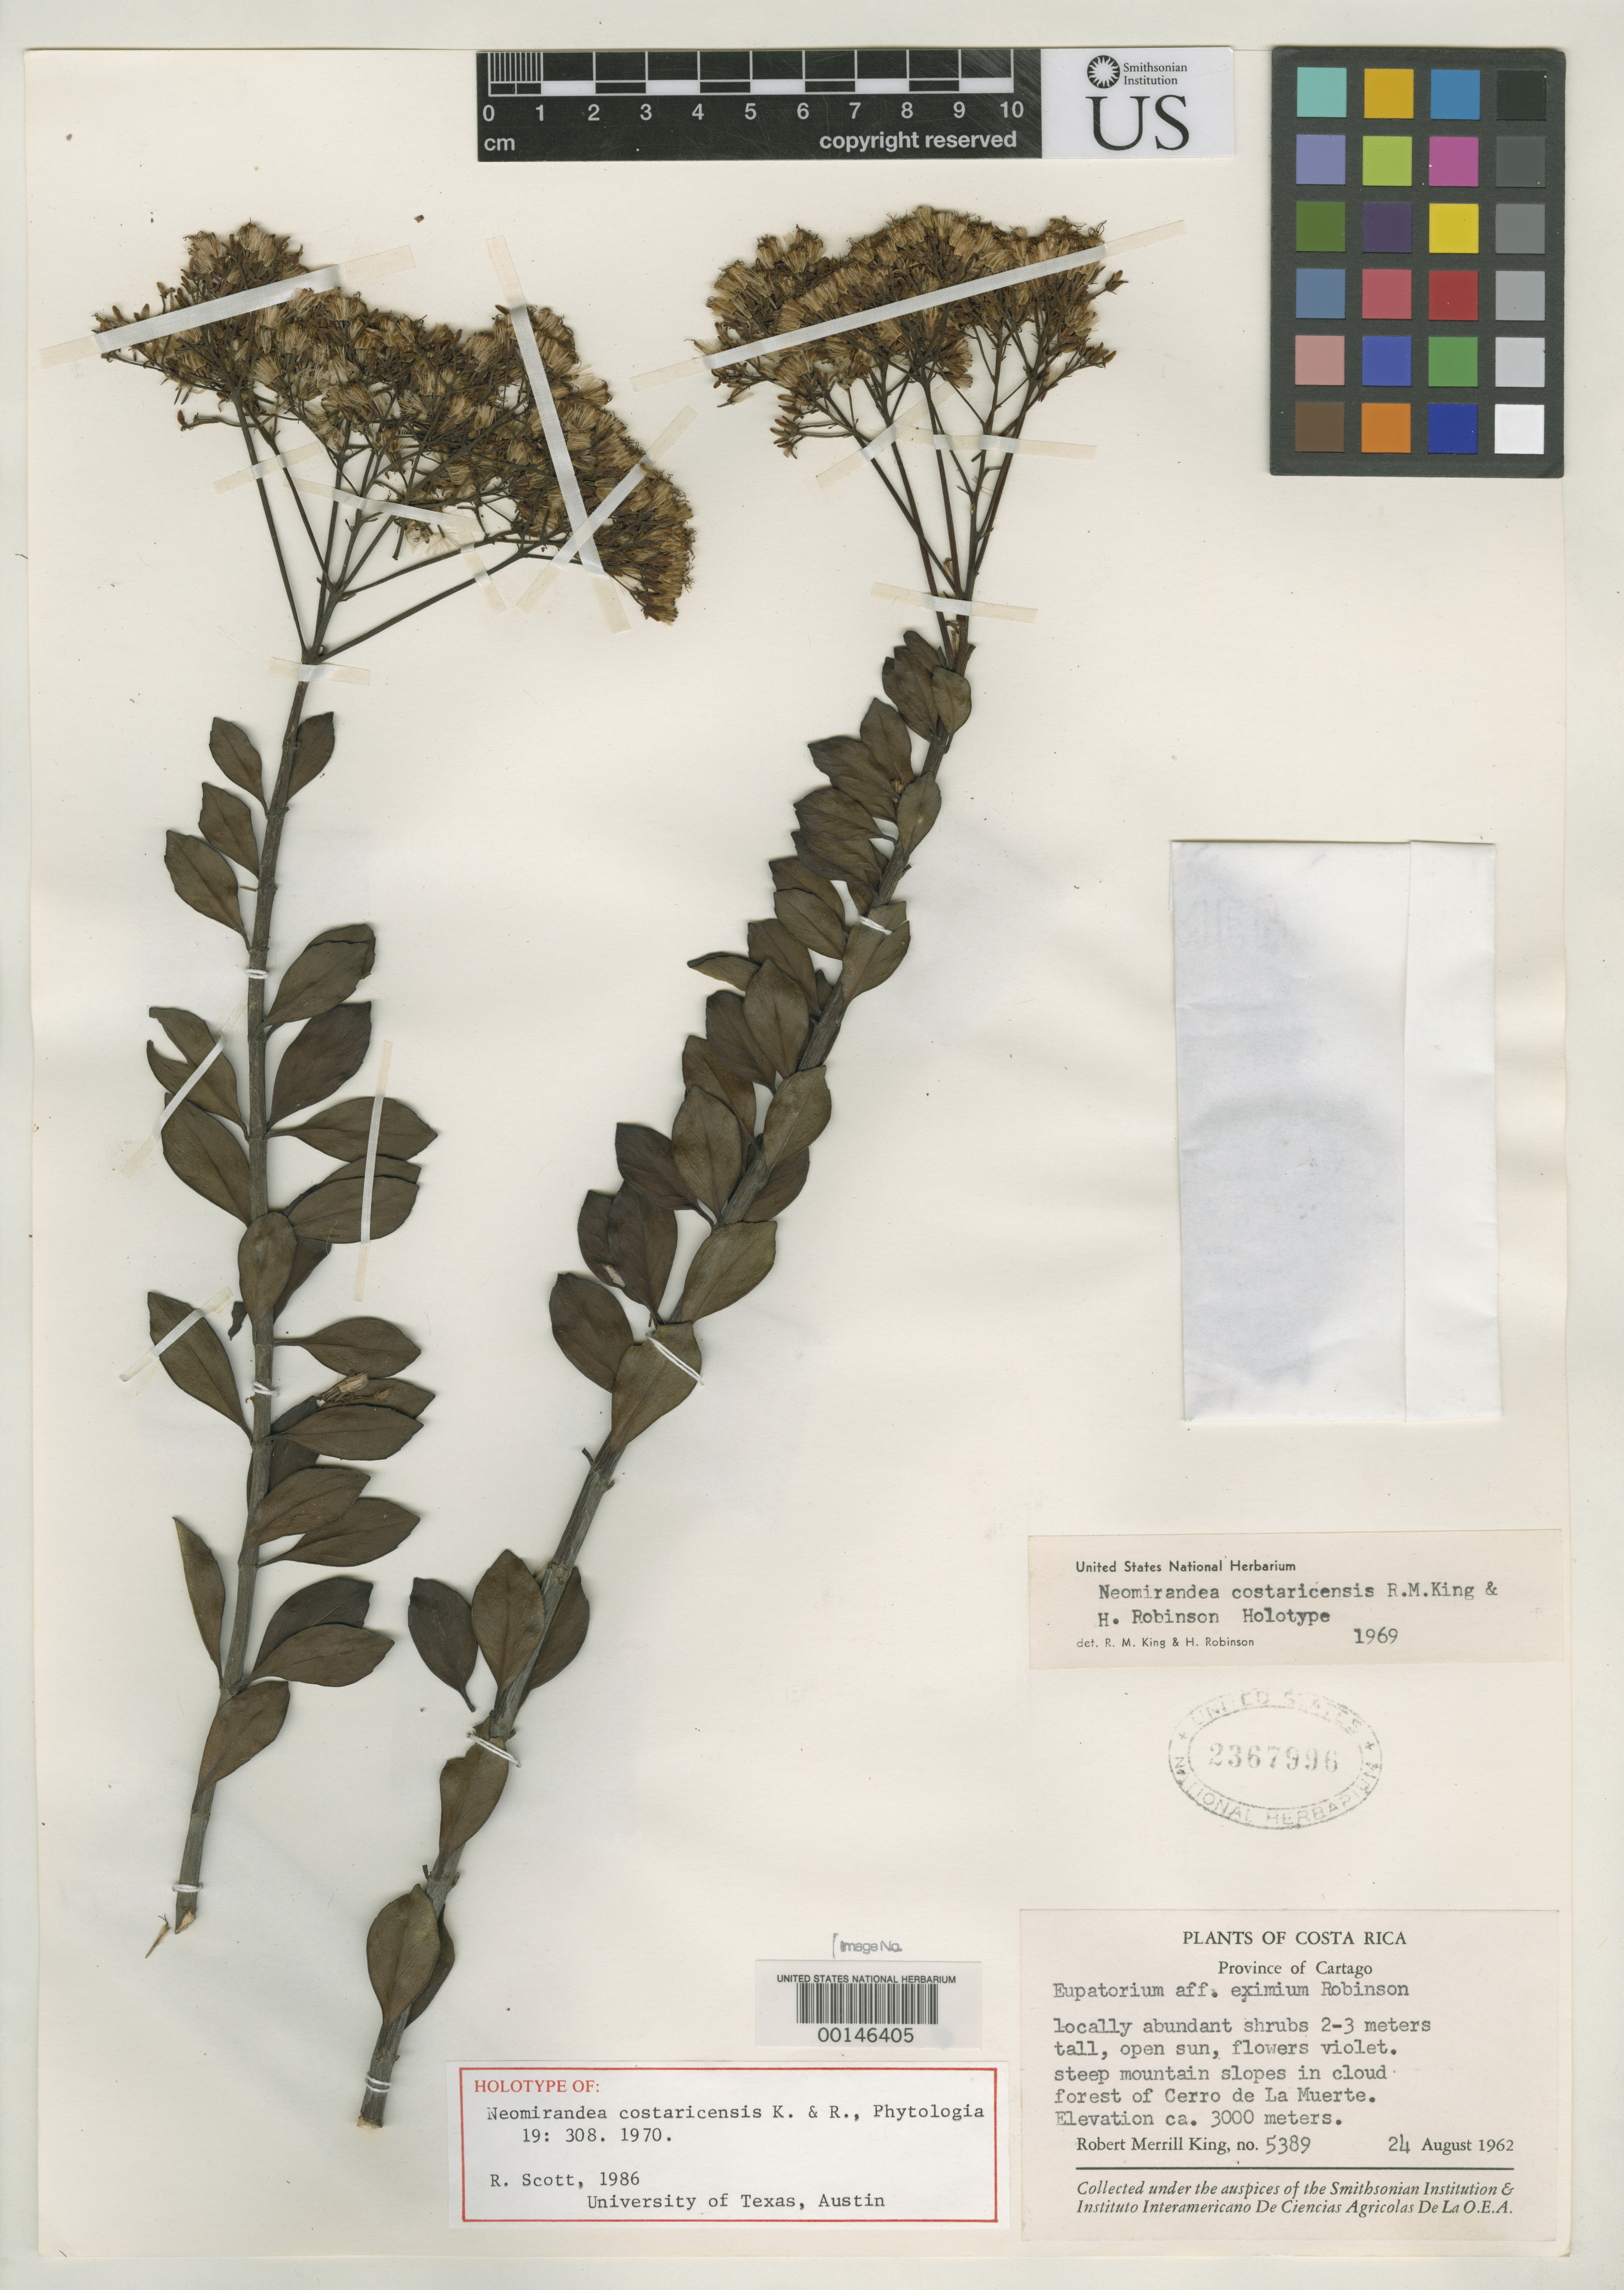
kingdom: Plantae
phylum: Tracheophyta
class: Magnoliopsida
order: Asterales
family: Asteraceae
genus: Neomirandea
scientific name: Neomirandea costaricensis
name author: R.M. King & H. Rob.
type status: Holotype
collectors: R. M. King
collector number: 5389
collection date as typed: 24 Aug 1962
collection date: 1962-08-24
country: Costa Rica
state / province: Cartago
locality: Cerro de La Muerte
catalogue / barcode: US 2367996